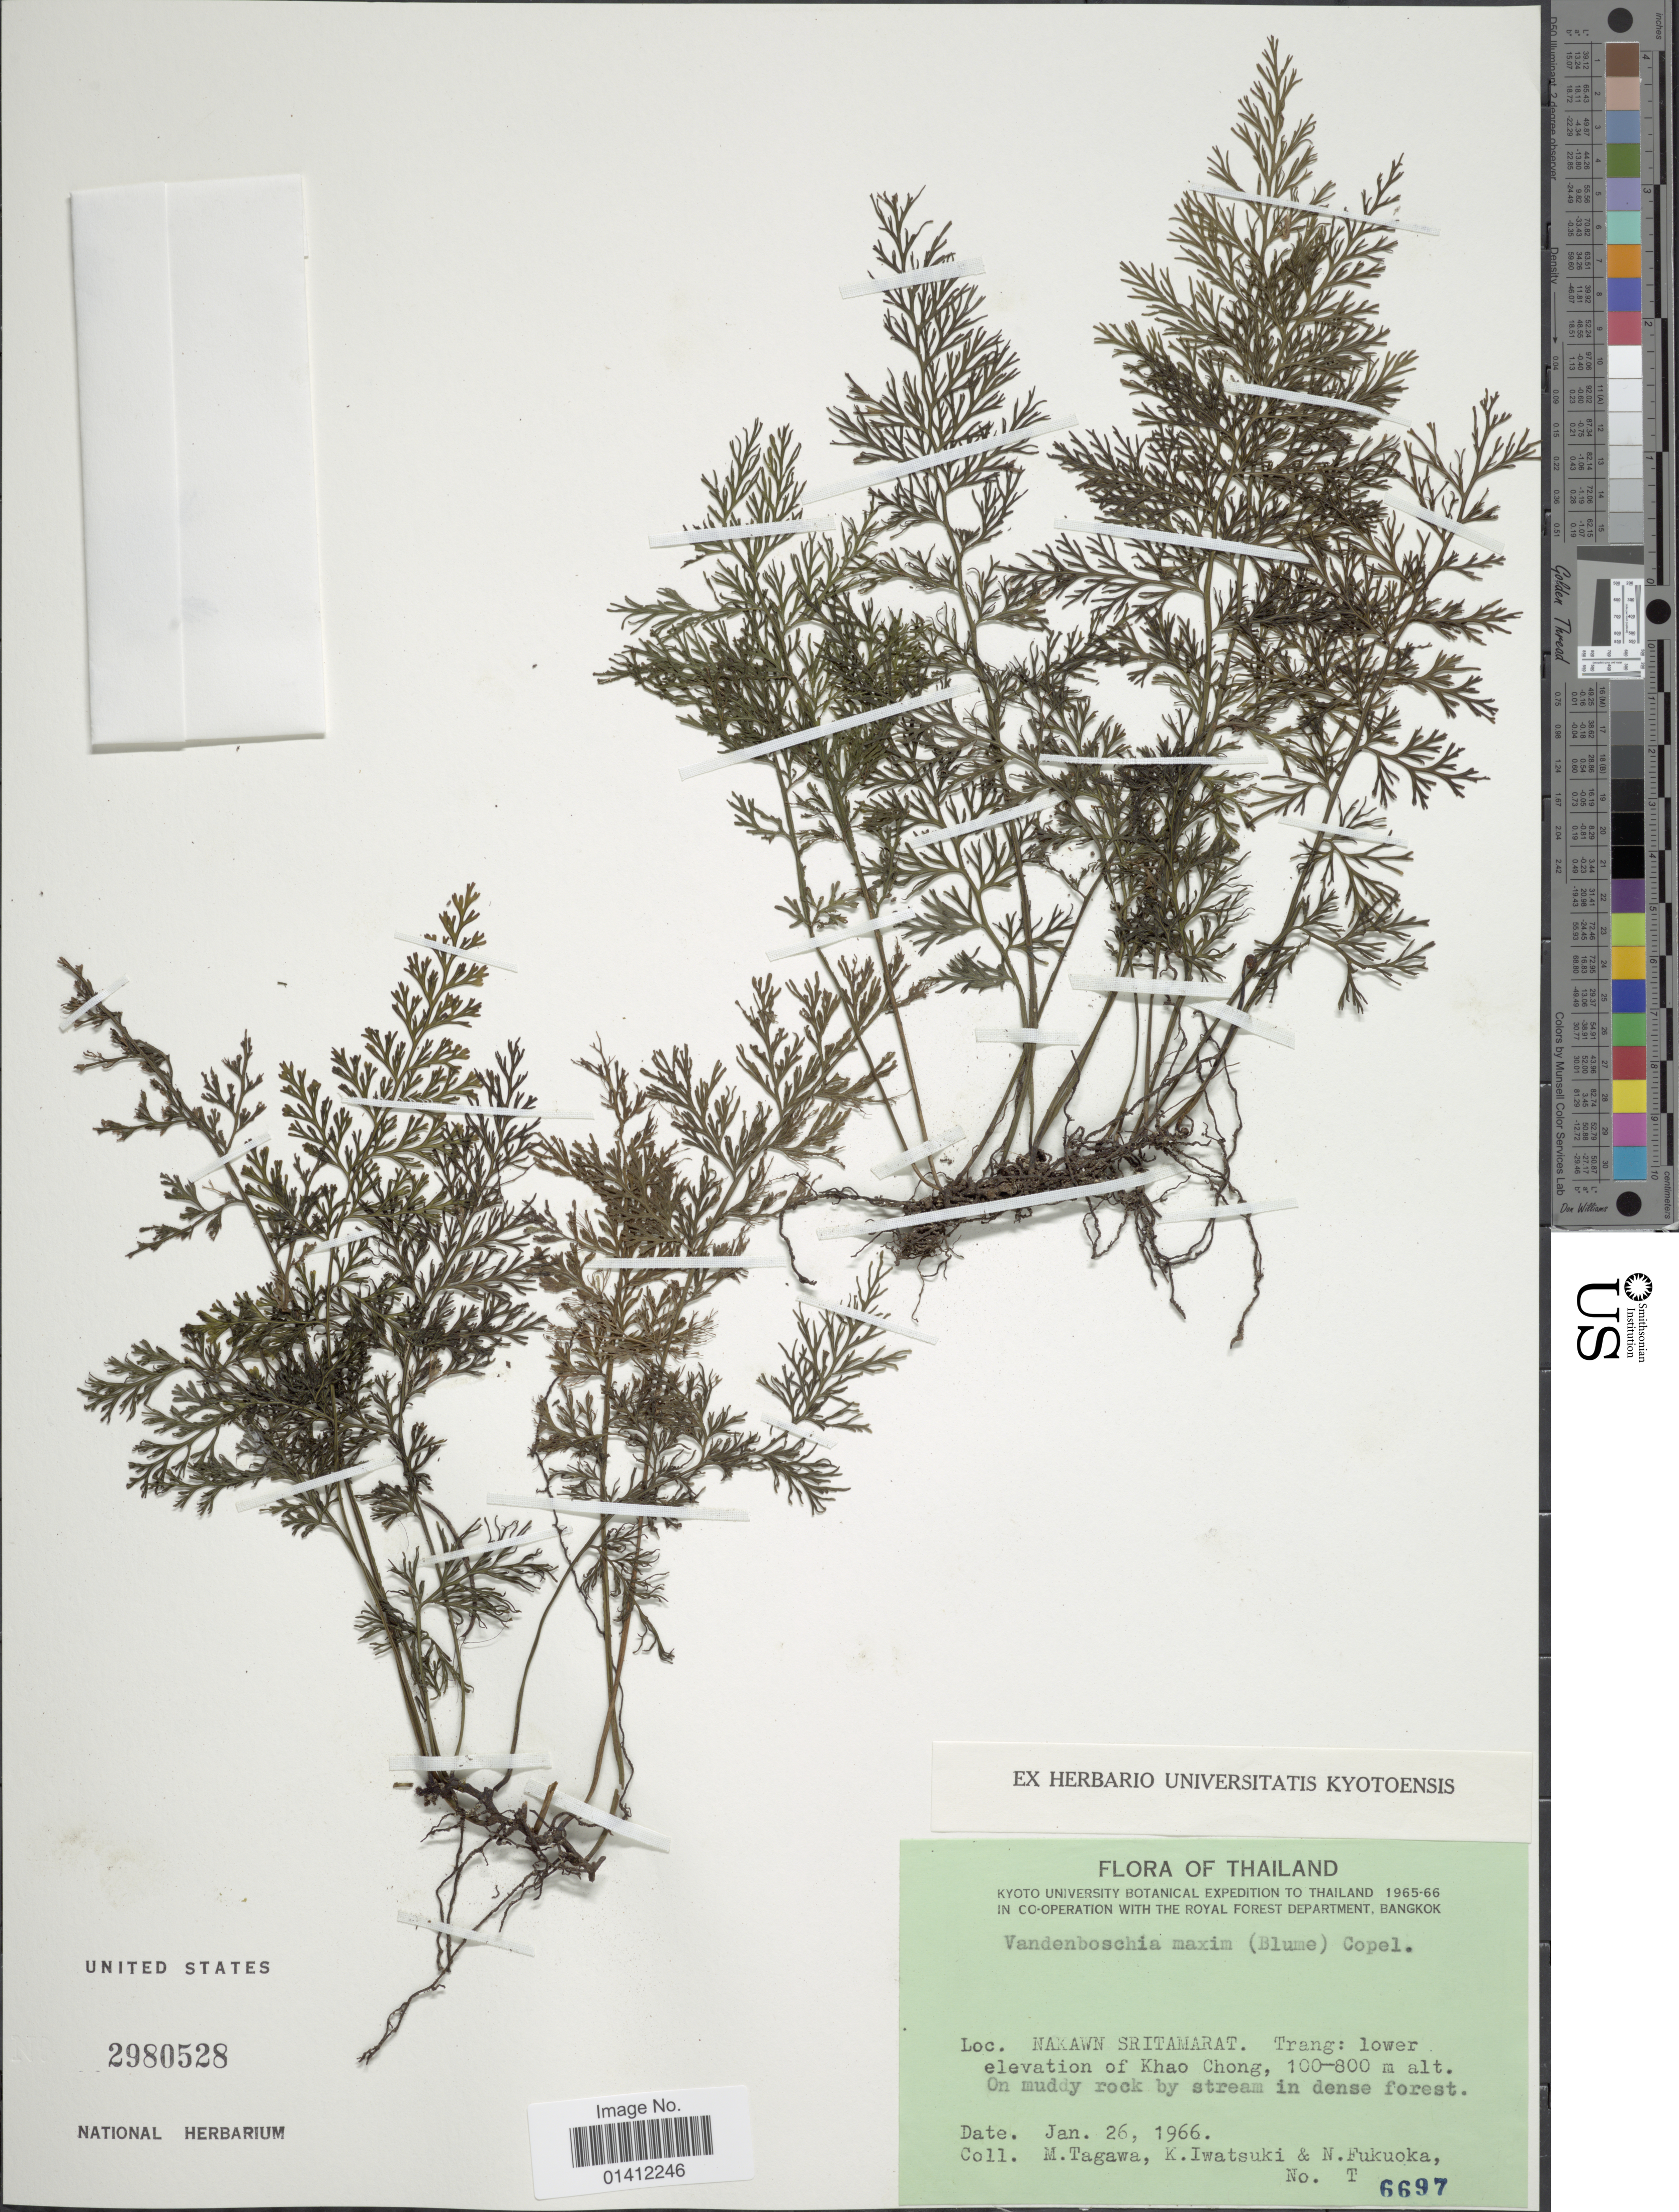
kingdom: Plantae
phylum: Tracheophyta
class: Polypodiopsida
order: Hymenophyllales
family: Hymenophyllaceae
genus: Vandenboschia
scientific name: Vandenboschia maxima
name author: (Blume) Copel.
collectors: M. Tagawa, K. Iwatsuki & N. Fukuoka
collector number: T 6697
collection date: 1966-01-26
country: Thailand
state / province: Nakhon Si Thammarat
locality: Nakawn Sritamarat. Trang: lower elevation of Khao Chong. On muddy rock by stream in dense forest.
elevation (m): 100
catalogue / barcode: US 2980528